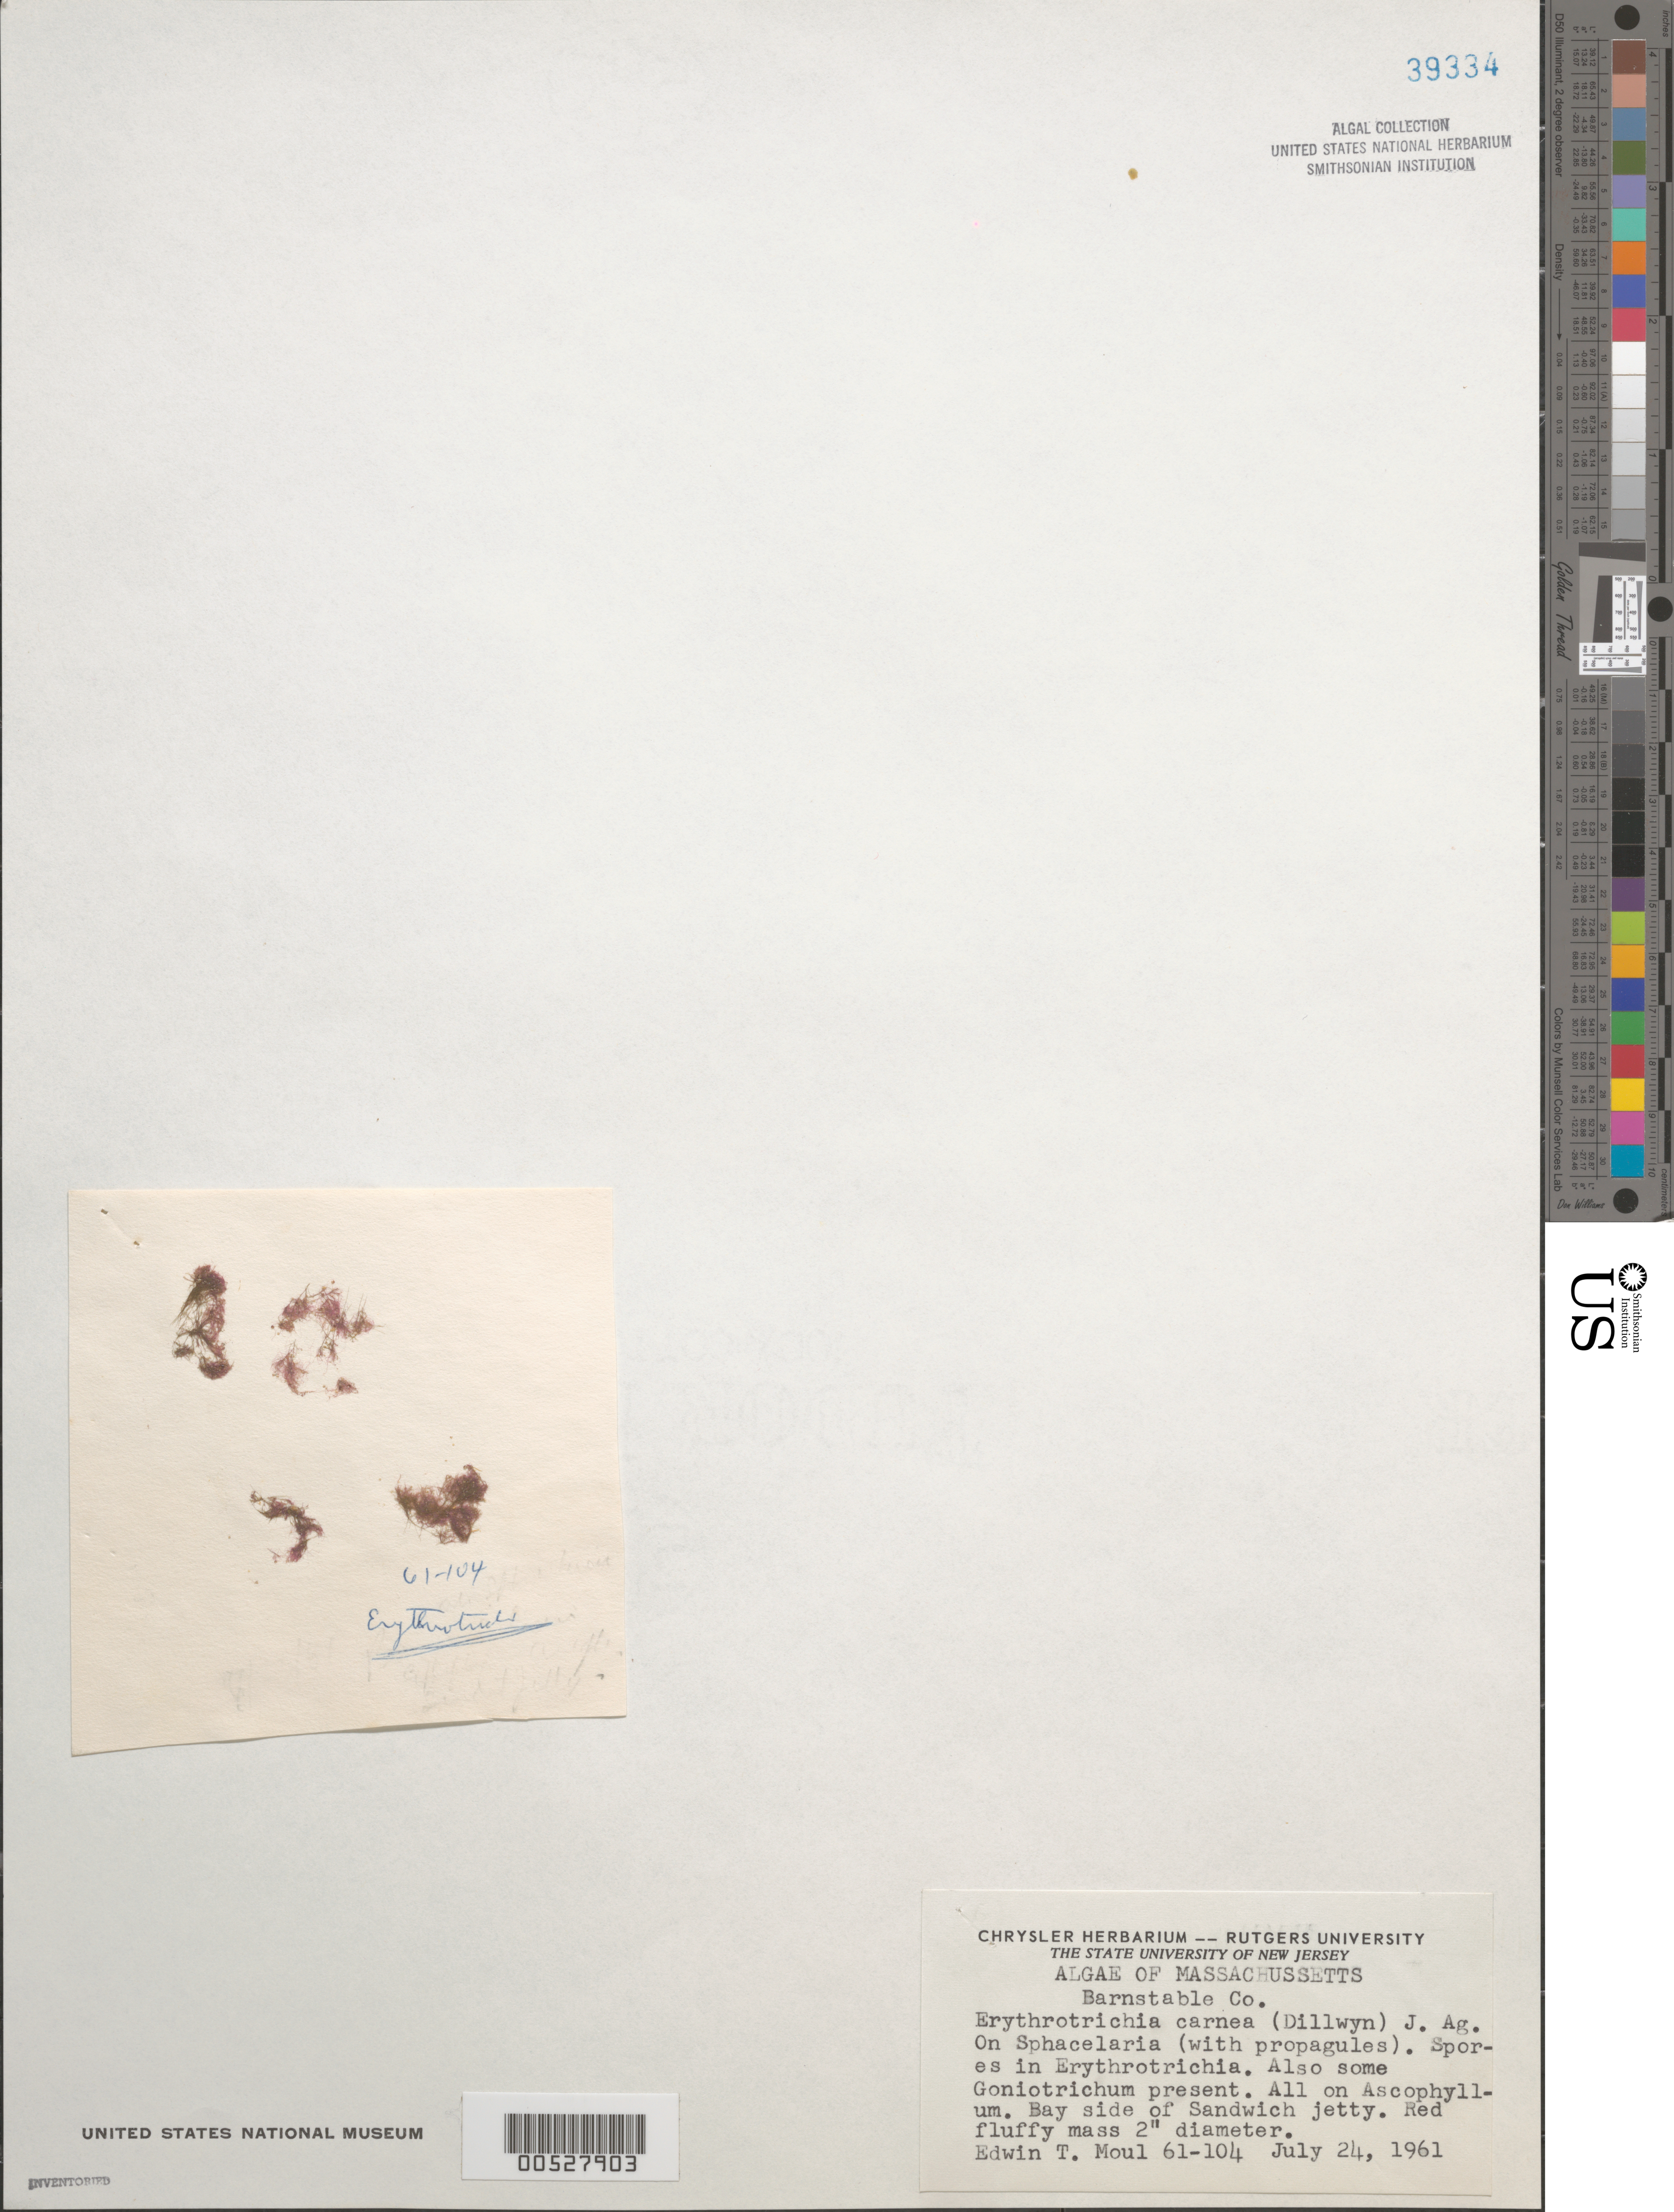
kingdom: Plantae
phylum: Rhodophyta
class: Compsopogonophyceae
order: Erythropeltidales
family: Erythrotrichiaceae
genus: Erythrotrichia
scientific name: Erythrotrichia carnea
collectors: E. T. Moul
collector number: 61-104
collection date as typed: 24 Jul 1961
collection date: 1961-07-24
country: United States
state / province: Massachusetts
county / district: Barnstable County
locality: Sandwich Jetty, bay side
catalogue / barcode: US 39334